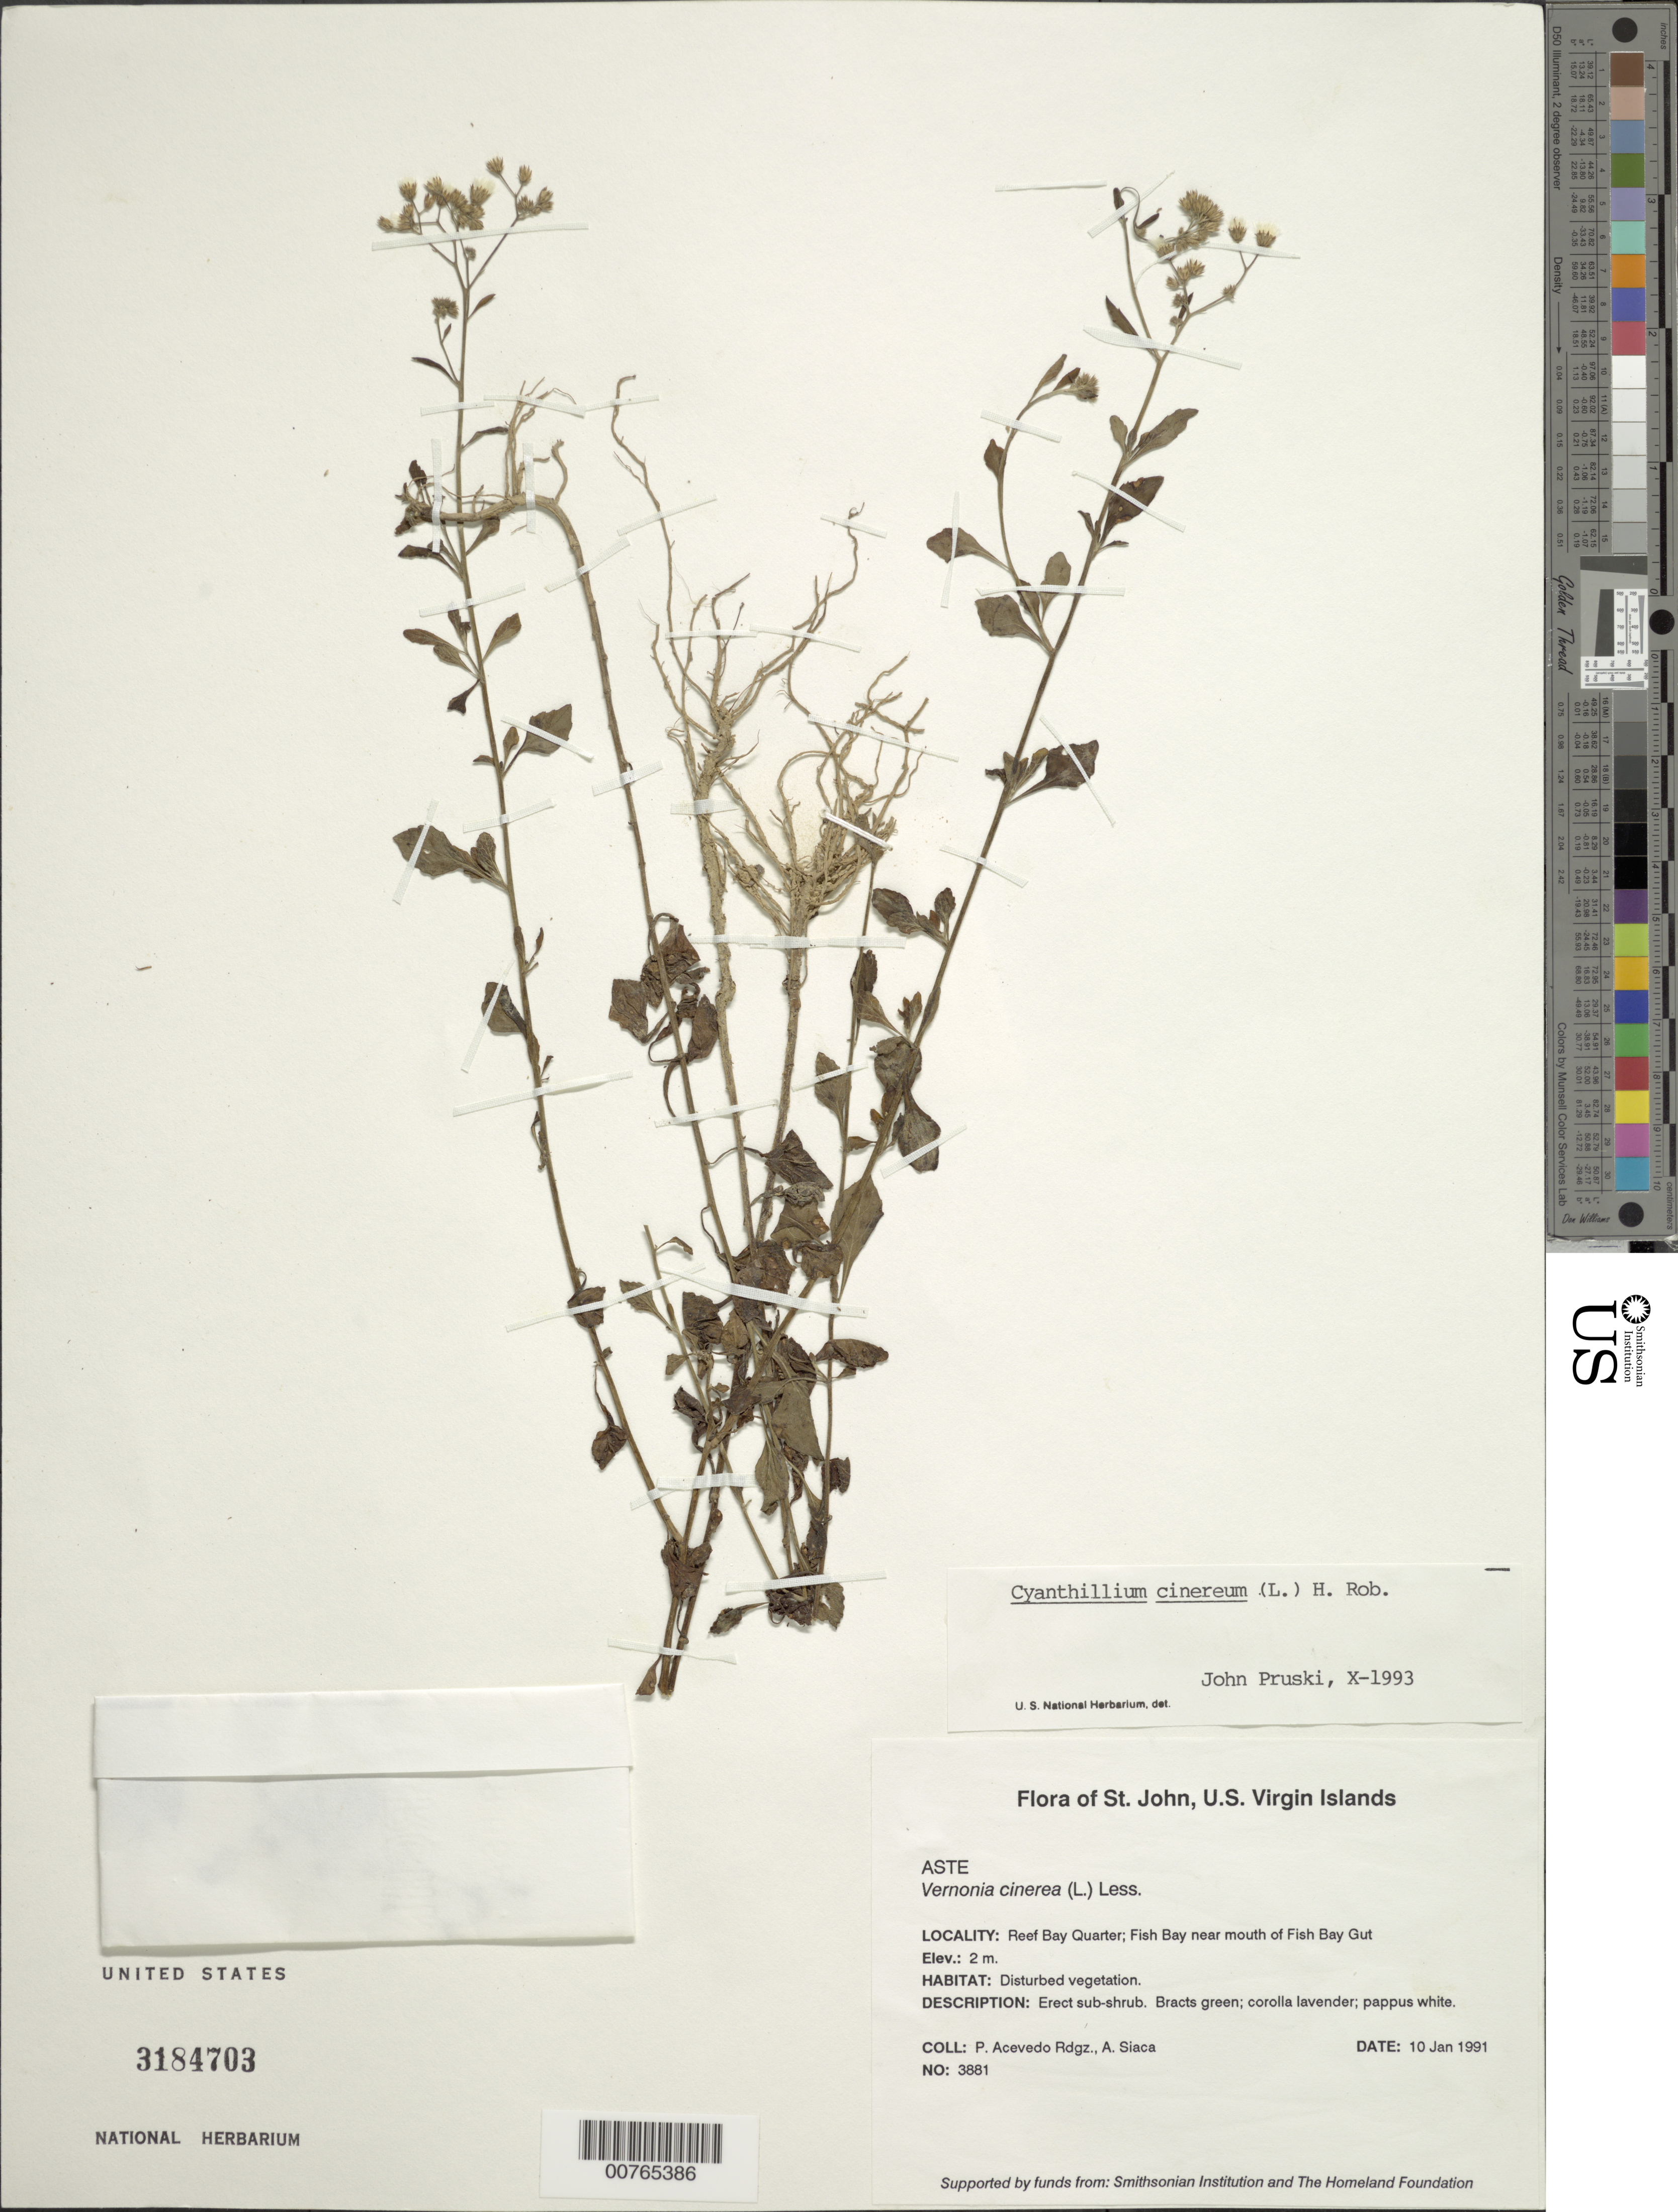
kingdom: Plantae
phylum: Tracheophyta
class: Magnoliopsida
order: Asterales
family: Asteraceae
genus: Cyanthillium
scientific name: Cyanthillium cinereum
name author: (L.) H. Rob.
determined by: Pruski, J. F.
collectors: P. Acevedo-Rodr. & A. Siaca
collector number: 3881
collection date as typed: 10 Jan 1991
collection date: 1991-01-10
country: U.S. Virgin Islands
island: St. John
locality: Reef Bay Quarter; Fish Bay near mouth of Fish Bay Gut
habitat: Disturbed vegetation.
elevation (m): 2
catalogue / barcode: US 3184703